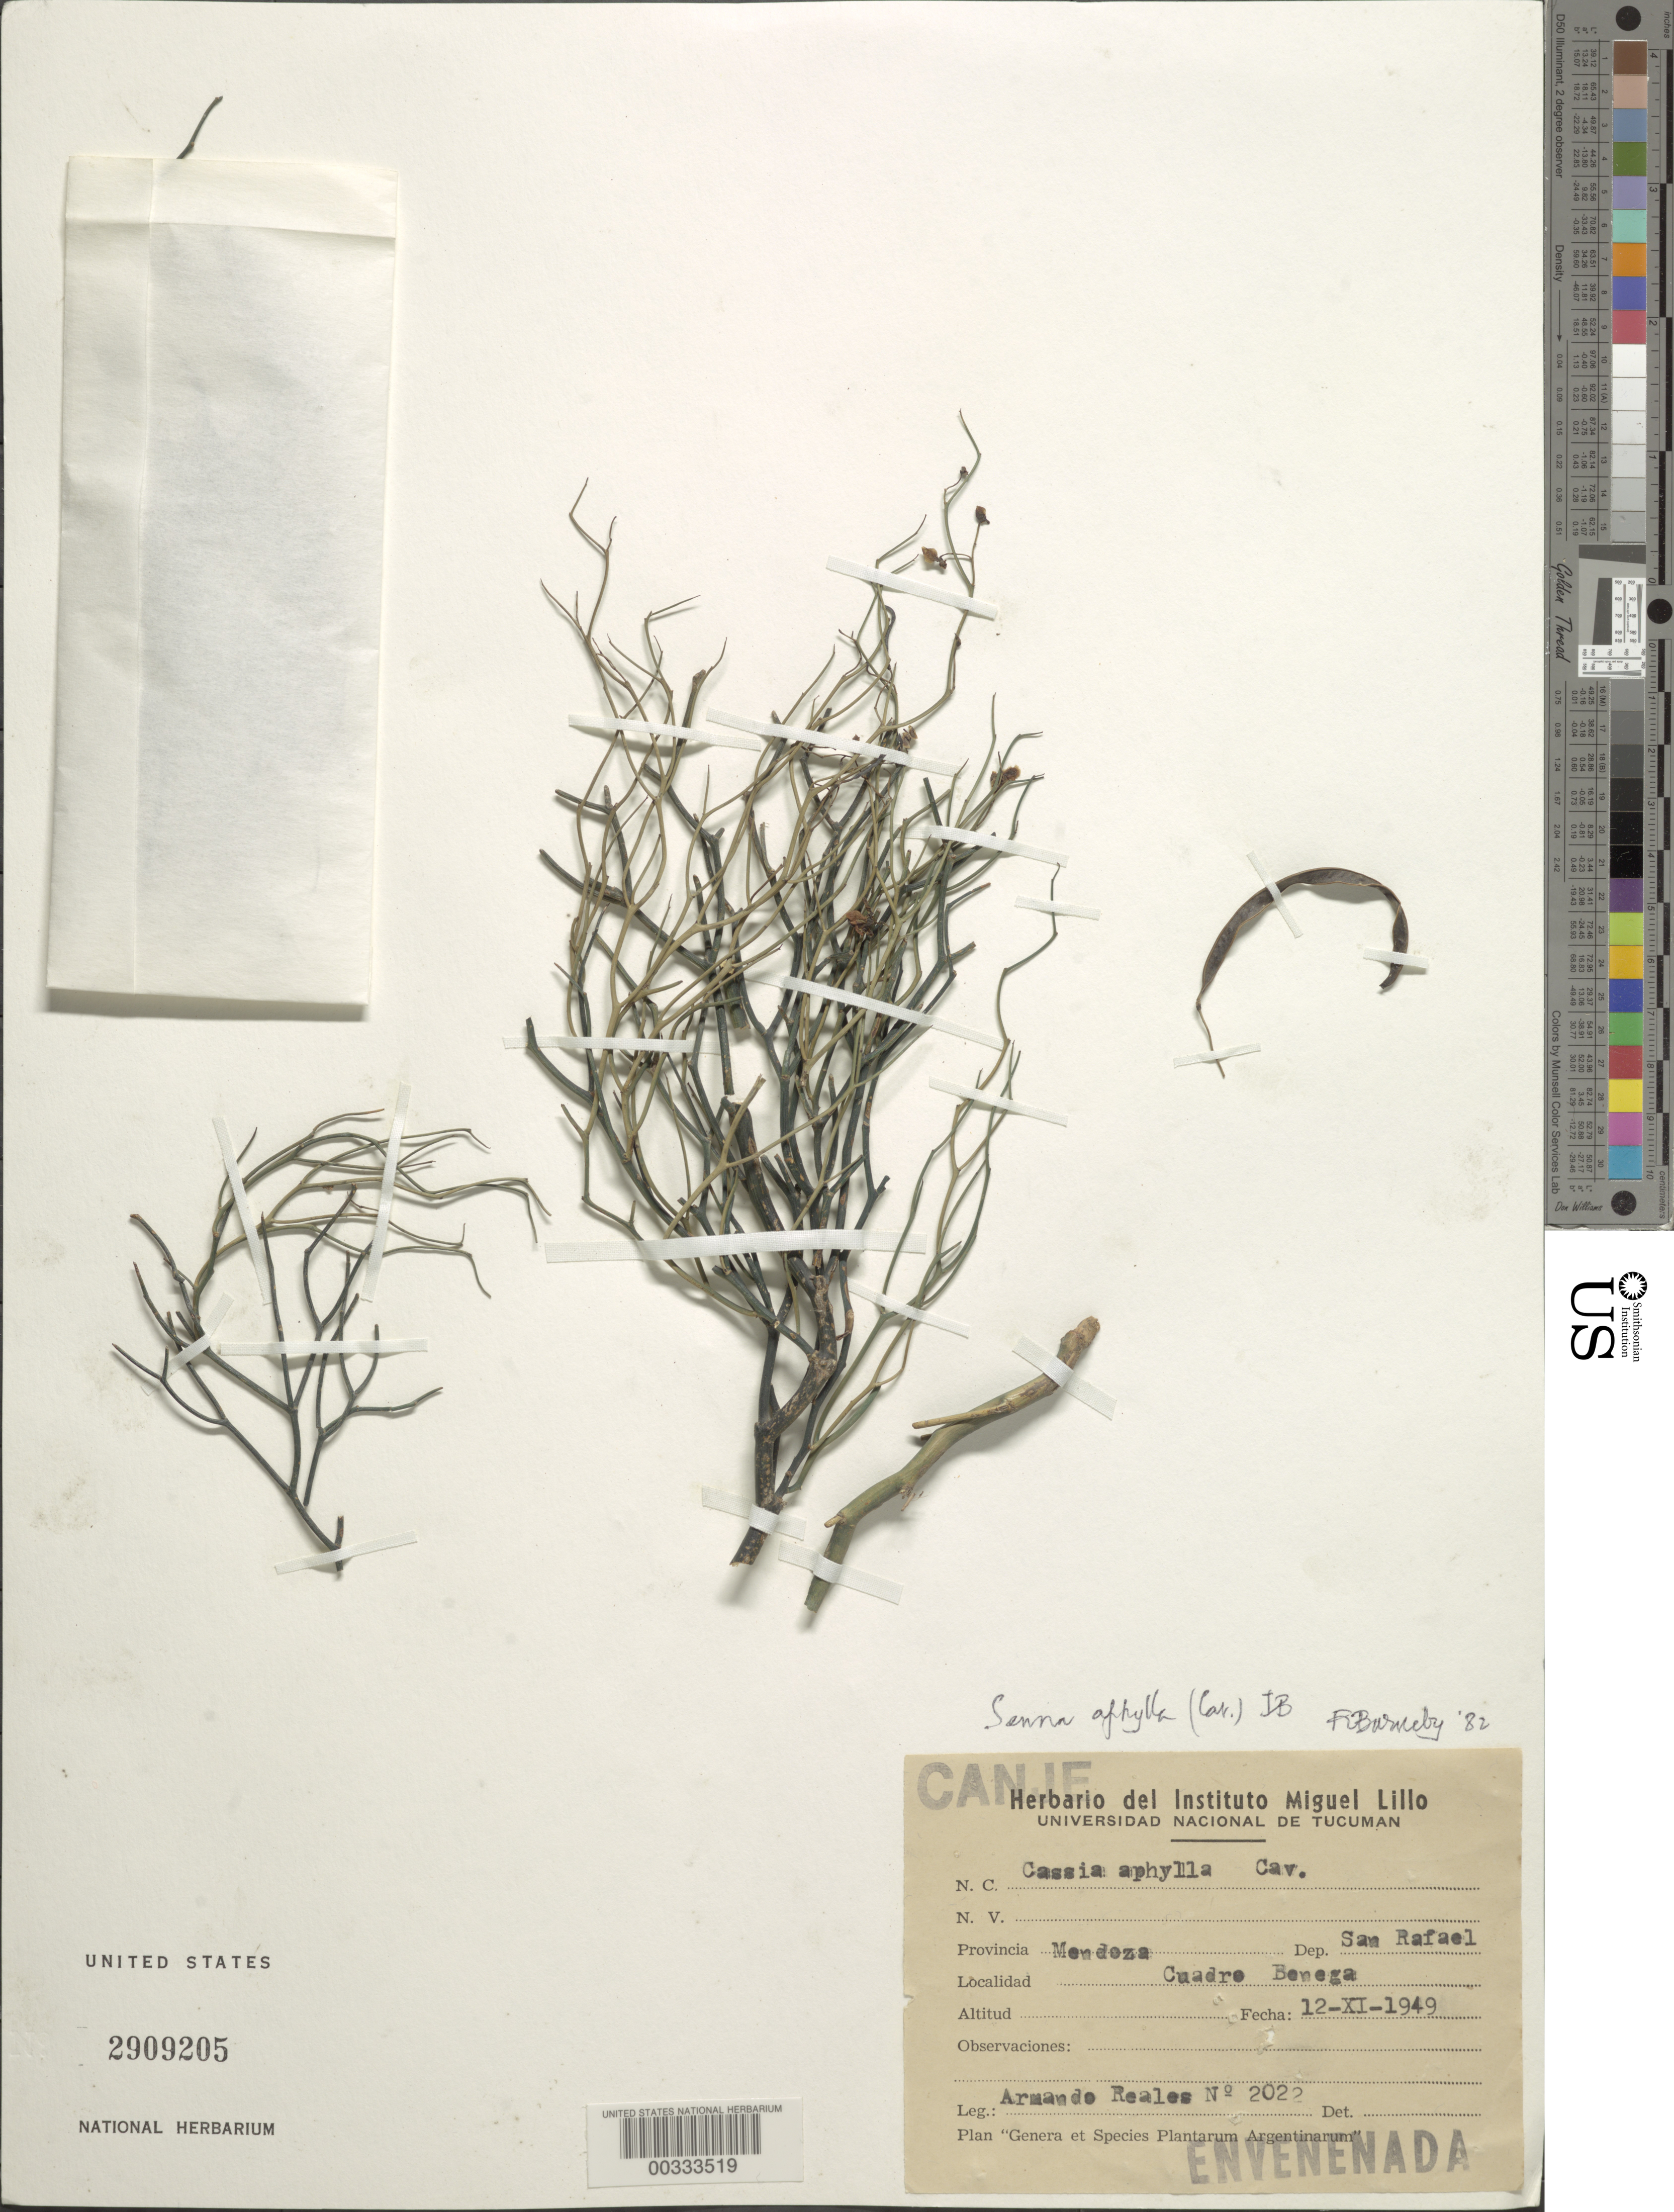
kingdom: Plantae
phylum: Tracheophyta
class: Magnoliopsida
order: Fabales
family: Fabaceae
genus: Senna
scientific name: Senna aphylla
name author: (Cav.) H.S. Irwin & Barneby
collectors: A. Reales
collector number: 2022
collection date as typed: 12 Nov 1949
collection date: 1949-11-12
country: Argentina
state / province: Mendoza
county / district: San Rafael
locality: Cuadro Benega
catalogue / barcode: US 2909205